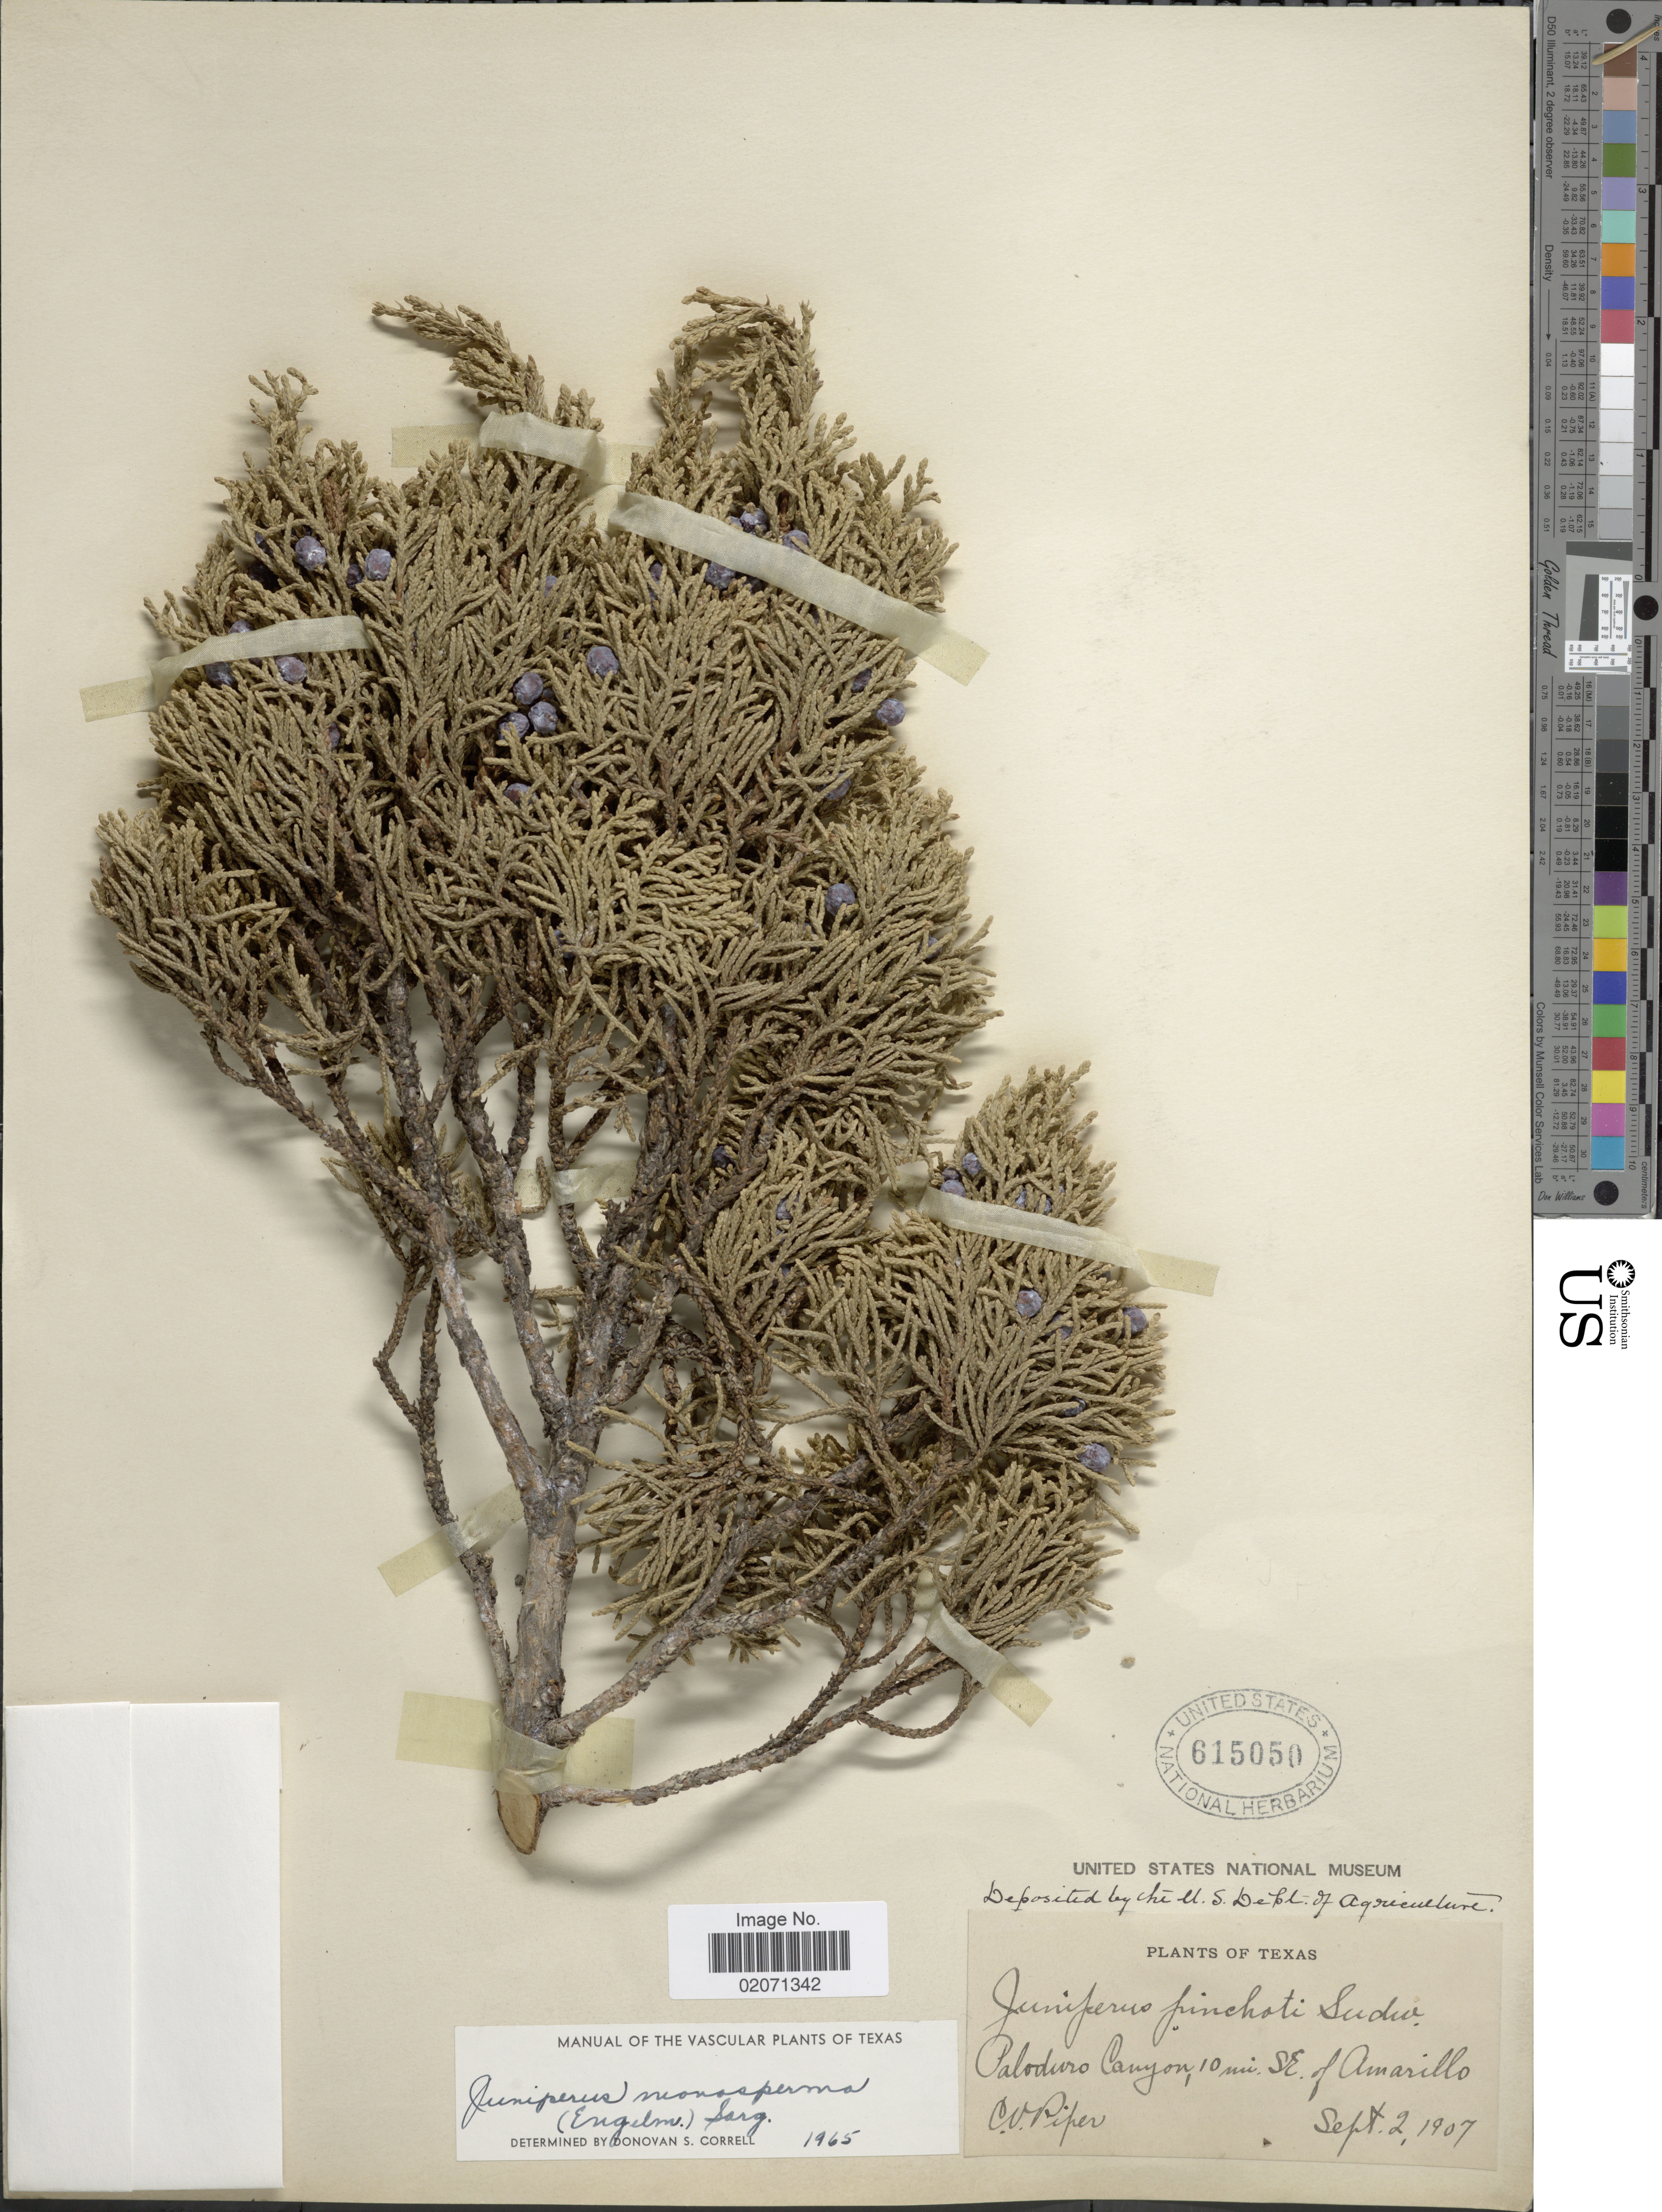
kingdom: Plantae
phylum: Tracheophyta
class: Pinopsida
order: Pinales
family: Cupressaceae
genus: Juniperus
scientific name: Juniperus monosperma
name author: (Engelm.) Sarg.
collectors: C. V. Piper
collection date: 1907-09-02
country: United States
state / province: Texas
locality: Paloduro Canyon, 10 mi. SE of Amarillo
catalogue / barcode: US 615050